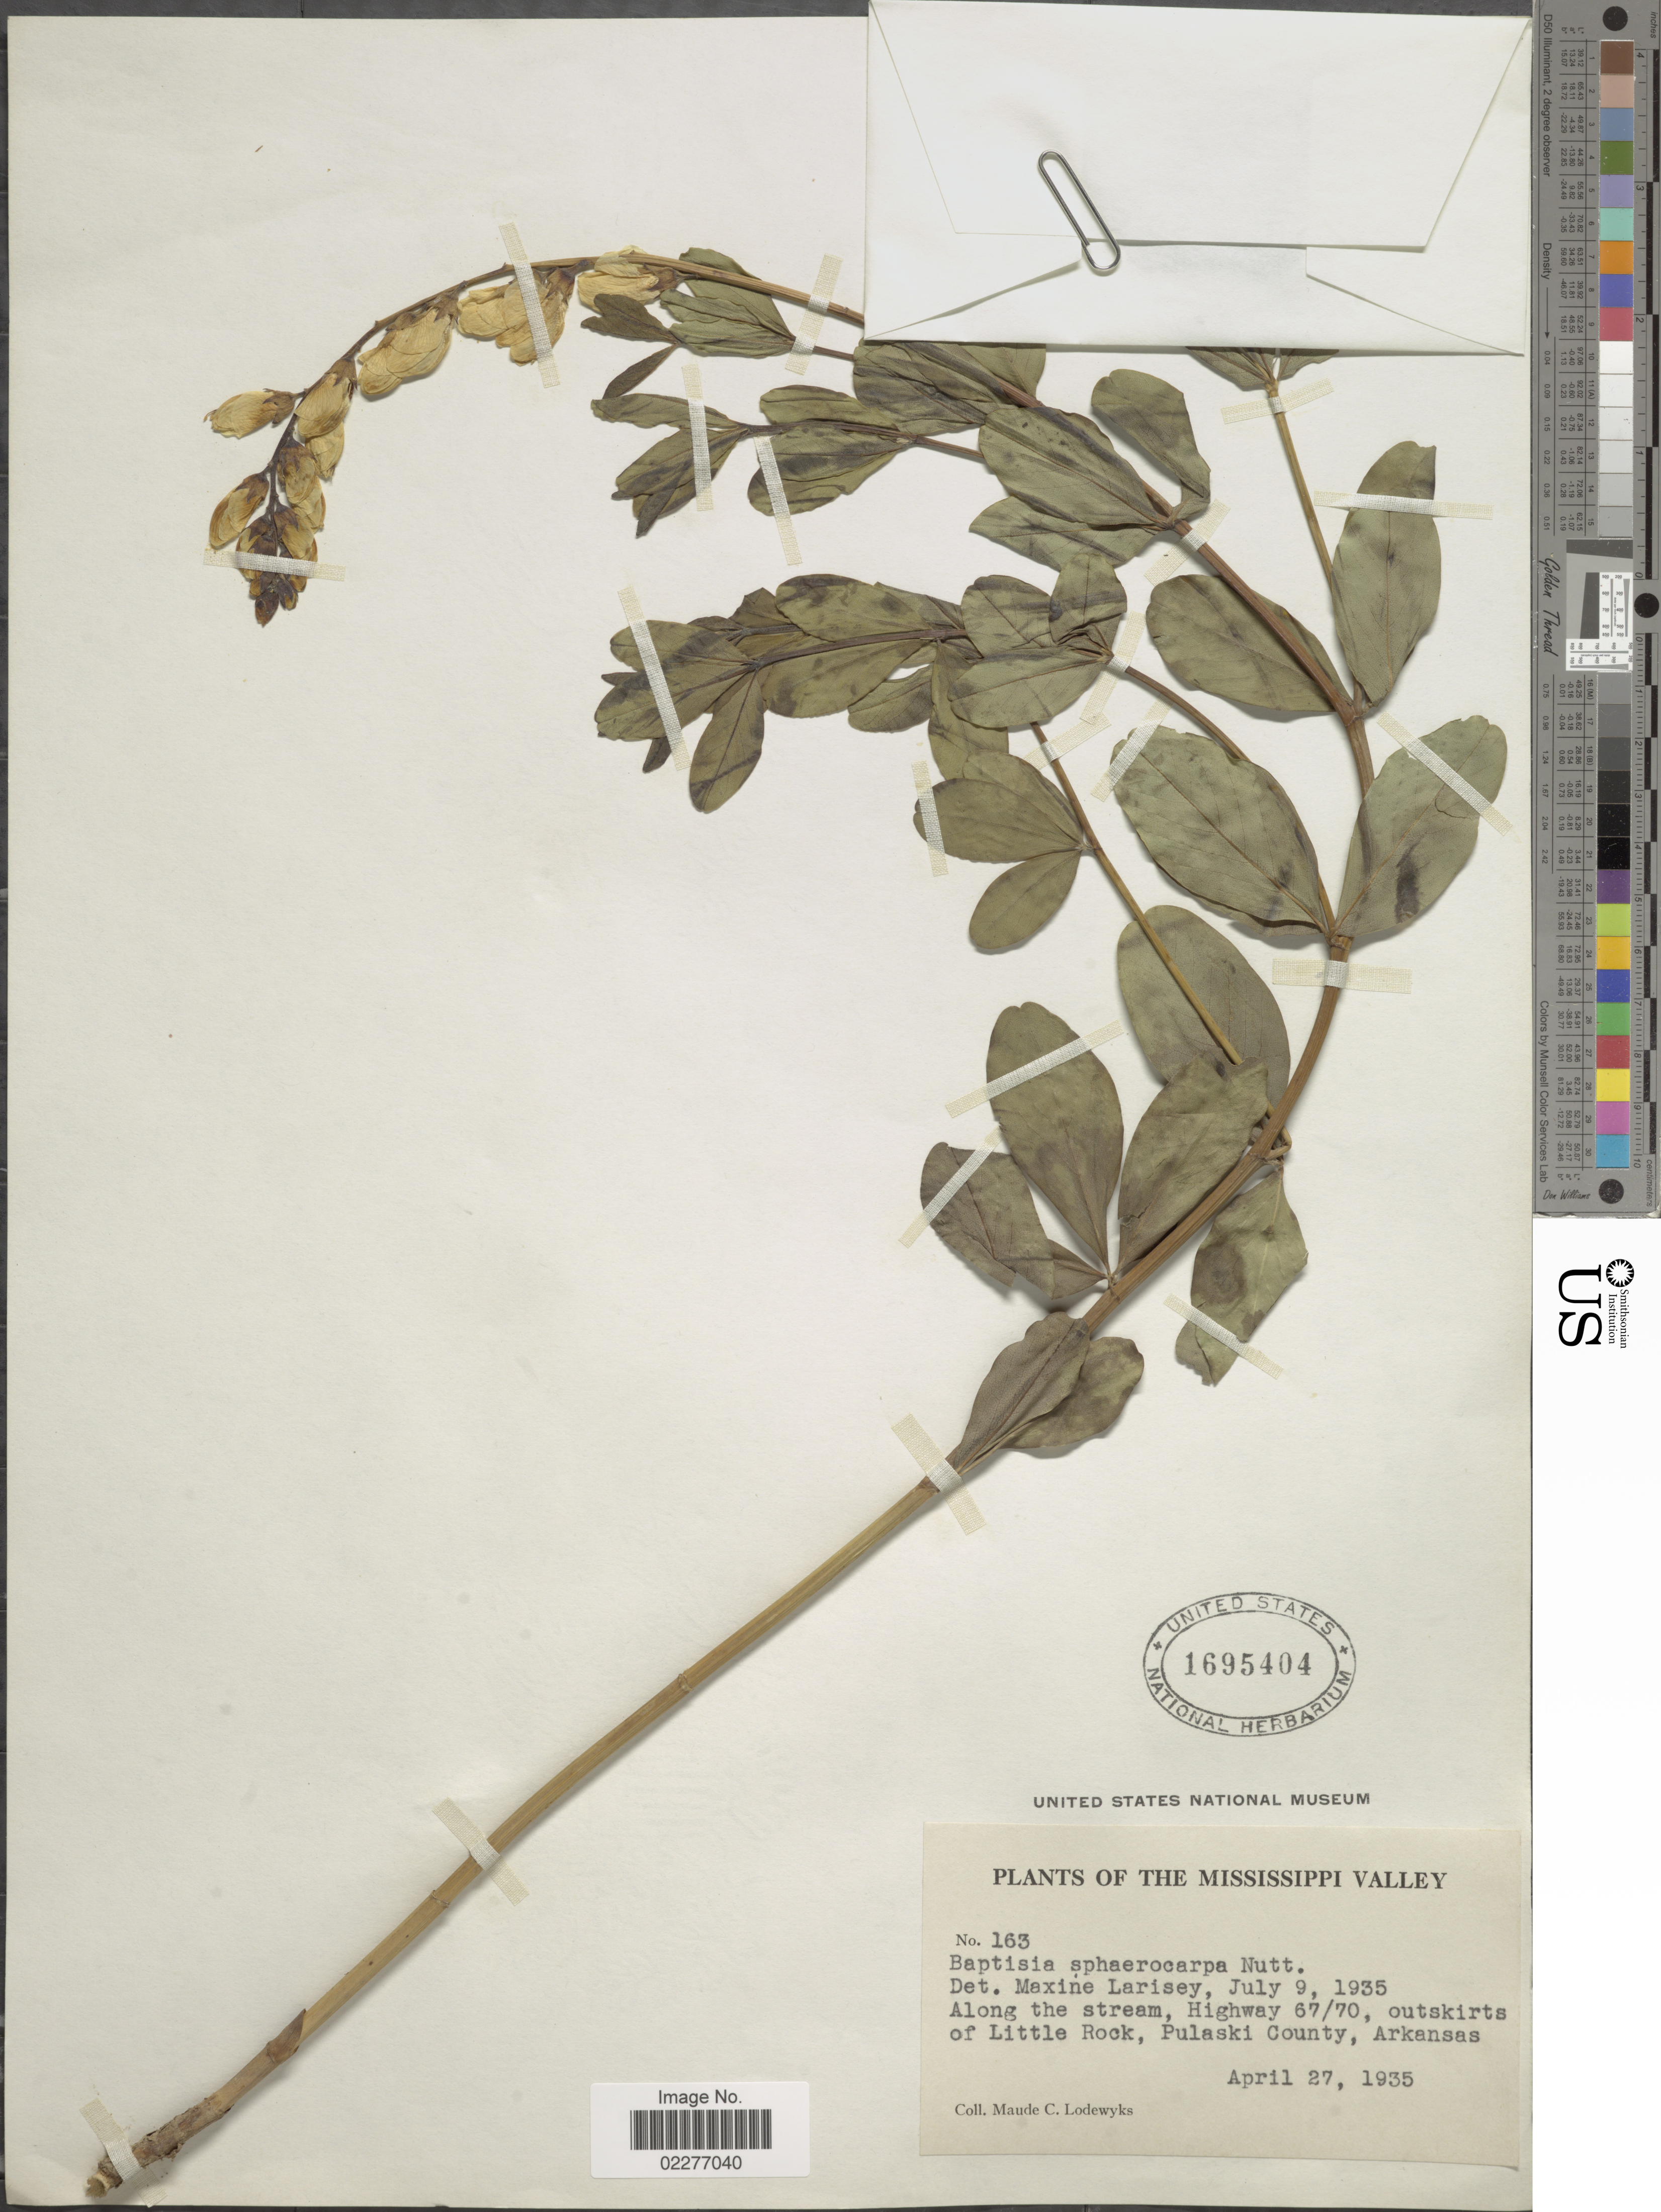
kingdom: Plantae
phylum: Tracheophyta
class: Magnoliopsida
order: Fabales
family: Fabaceae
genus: Baptisia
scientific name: Baptisia sphaerocarpa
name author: Nutt.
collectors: M. Lodewyks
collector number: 163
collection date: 1935-04-27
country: United States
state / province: Arkansas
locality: Along the stream, Highway 67/70, outskirts of Little Rock, Pulaski County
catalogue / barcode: US 1695404